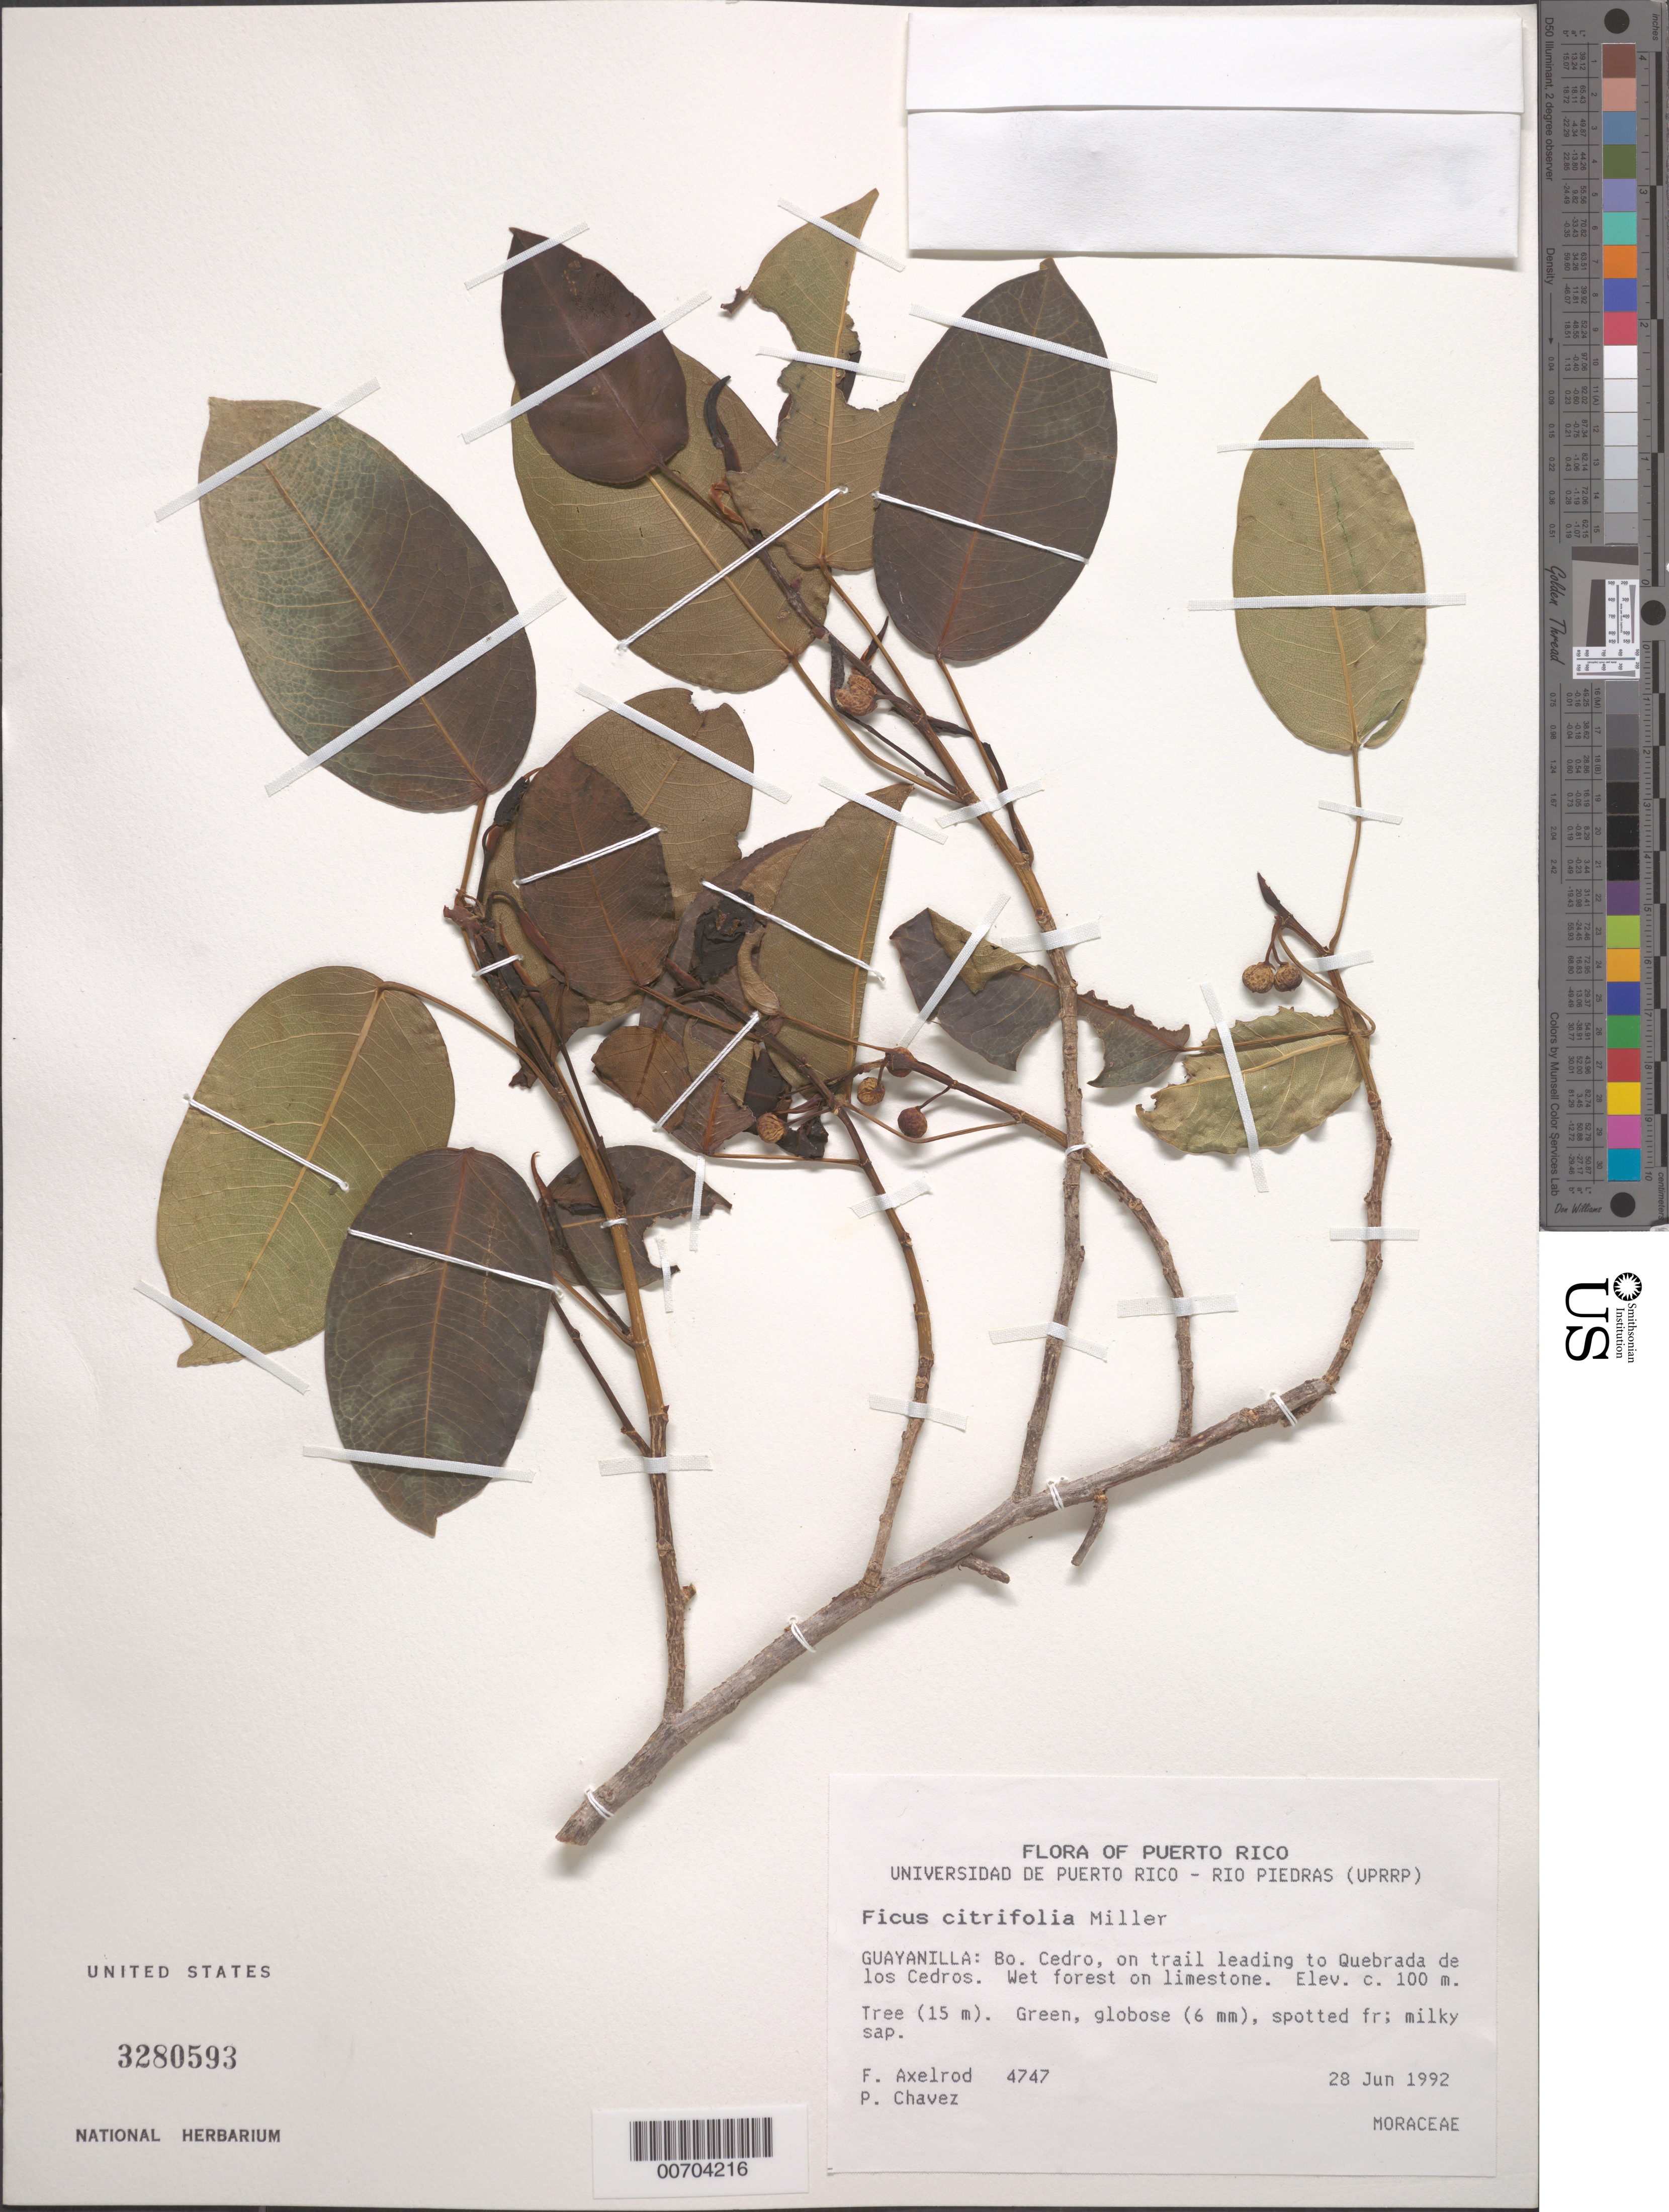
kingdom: Plantae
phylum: Tracheophyta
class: Magnoliopsida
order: Rosales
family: Moraceae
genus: Ficus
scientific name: Ficus citrifolia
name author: Mill.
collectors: F. S. Axelrod & P. Chavez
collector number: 4747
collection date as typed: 28 Jun 1992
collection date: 1992-06-28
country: Puerto Rico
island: Greater Antilles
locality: Guayanilla: Bo. Cedro, on trail leading to Quebrada de los Cedros.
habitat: Wet forest on limestone.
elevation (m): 100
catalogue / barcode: US 3280593